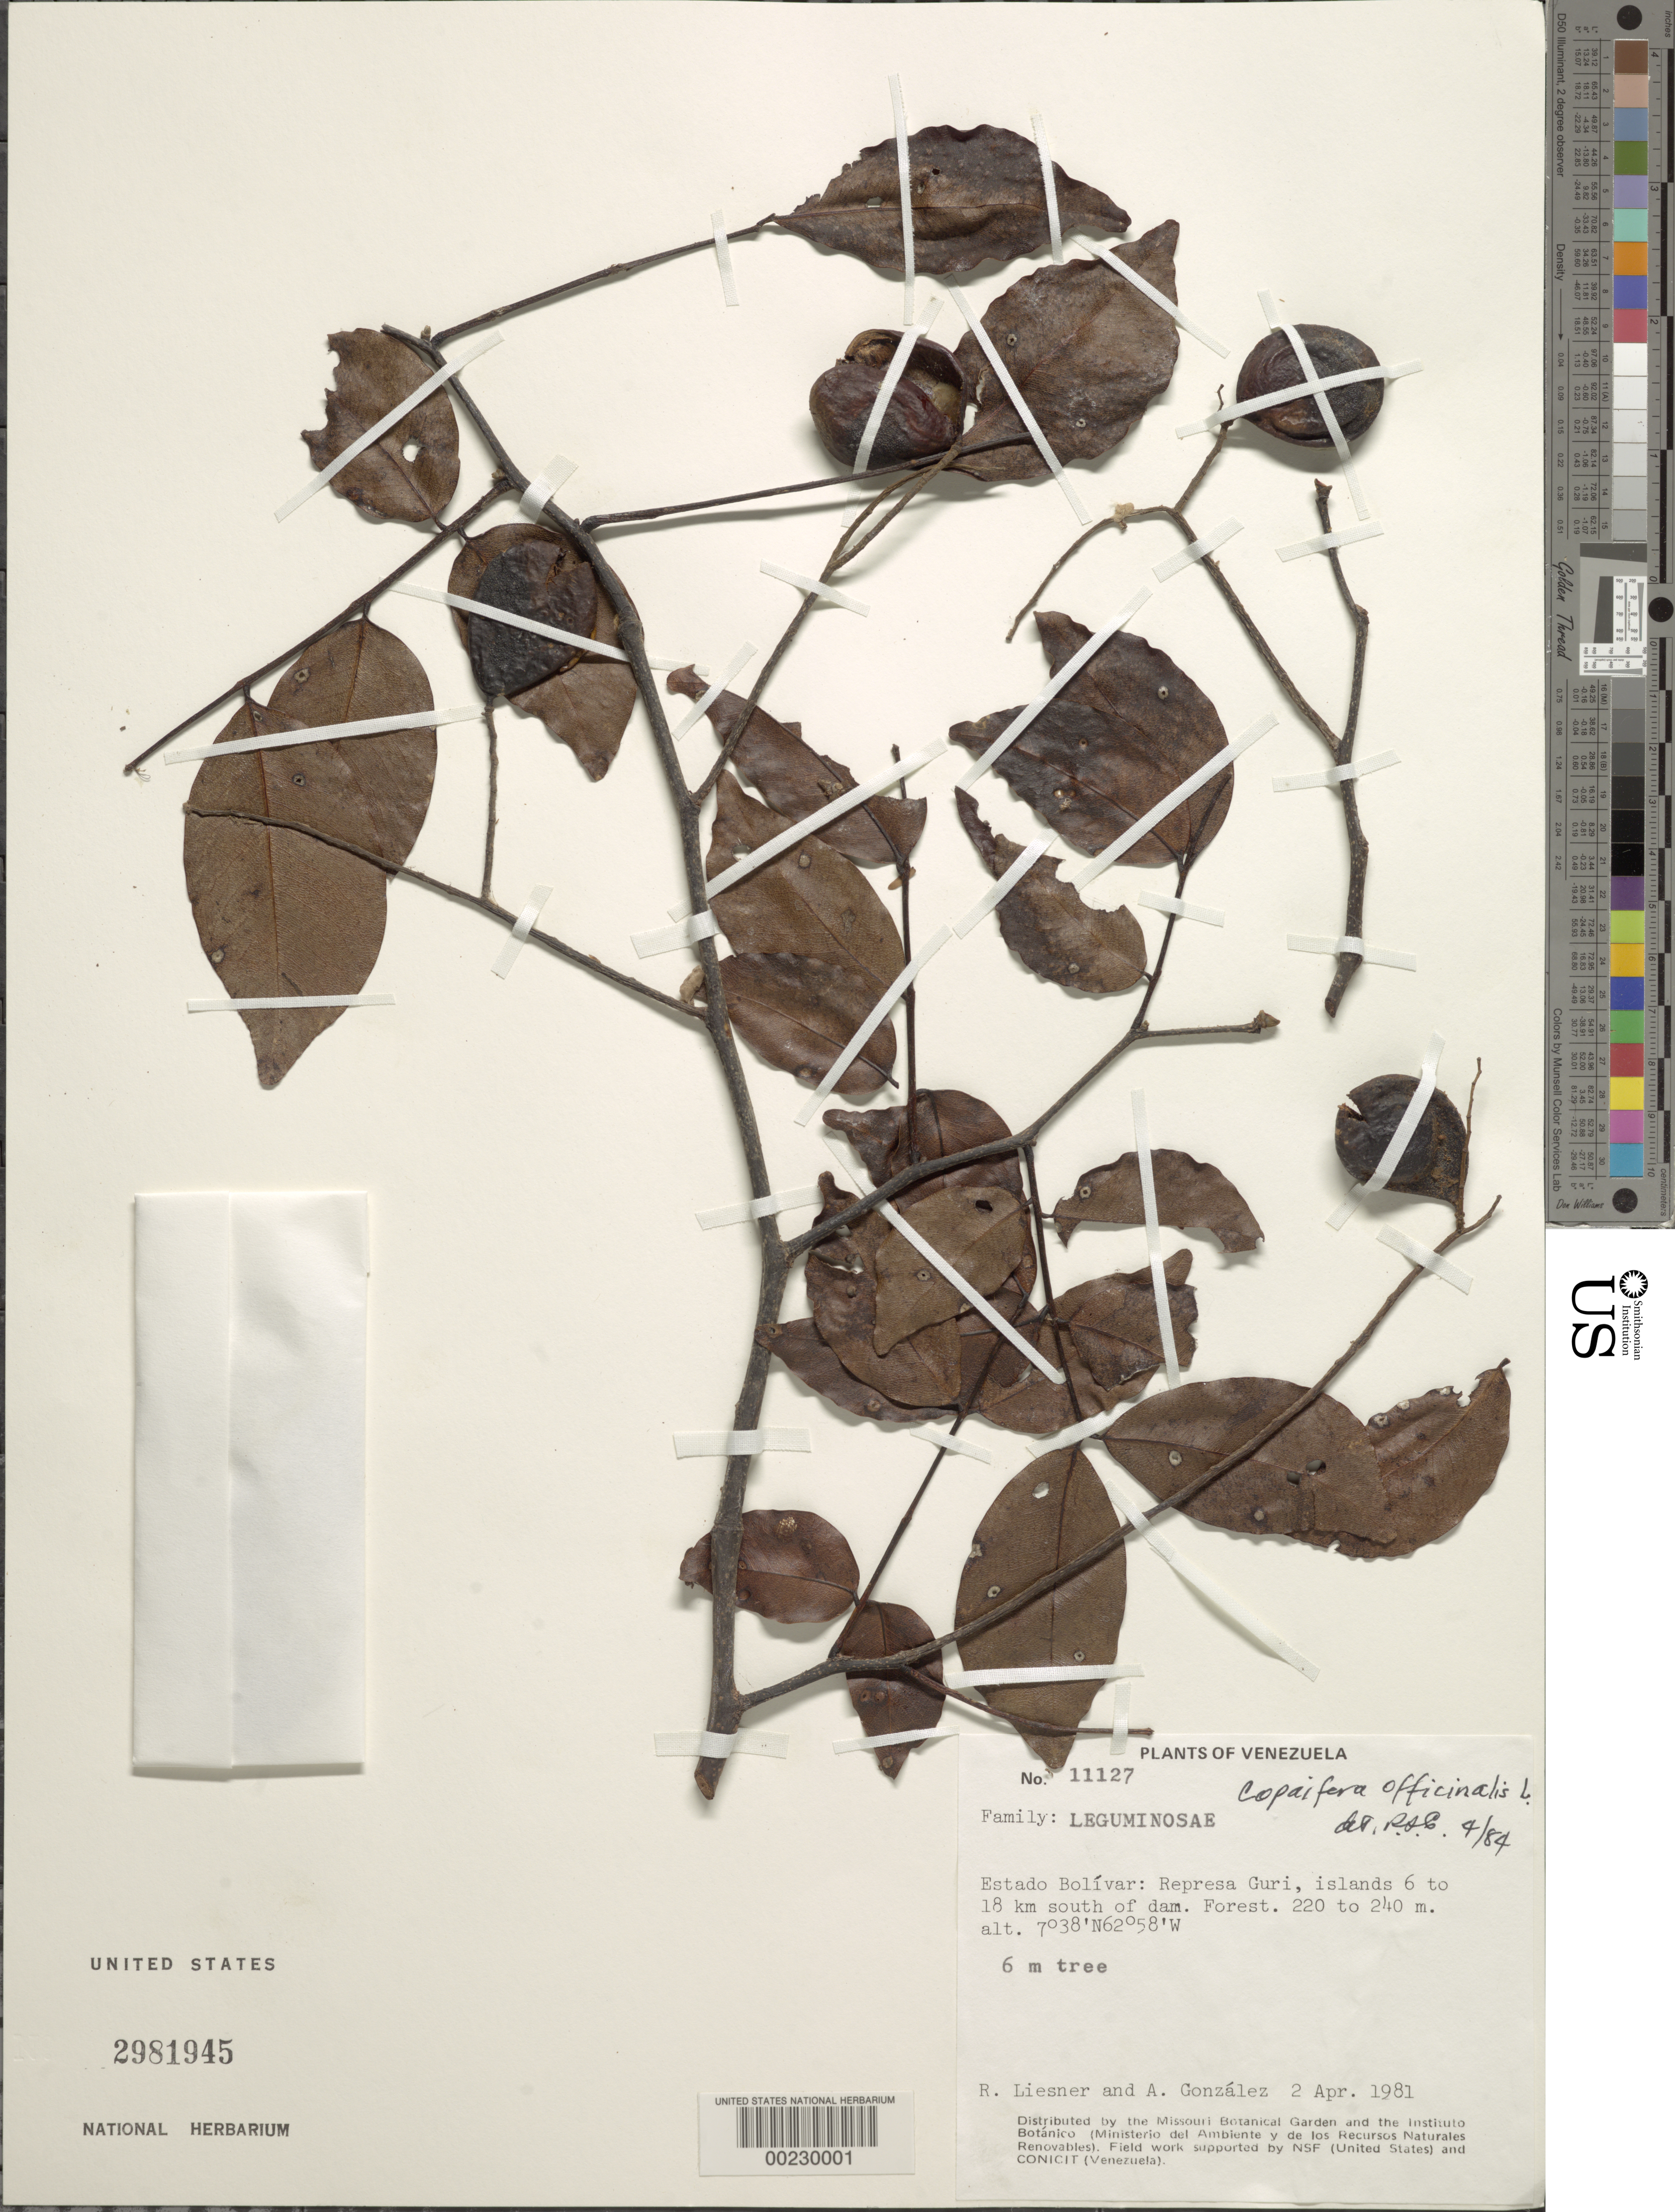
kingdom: Plantae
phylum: Tracheophyta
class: Magnoliopsida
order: Fabales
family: Fabaceae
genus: Copaifera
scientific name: Copaifera officinalis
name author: (Jacq.) L.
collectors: R. L. Liesner & A. C. González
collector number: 11127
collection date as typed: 02 Apr 1981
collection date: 1981-04-02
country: Venezuela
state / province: Bolivar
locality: Represa guri, islands 6-18 km s of dam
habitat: Forest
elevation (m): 220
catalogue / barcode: US 2981945